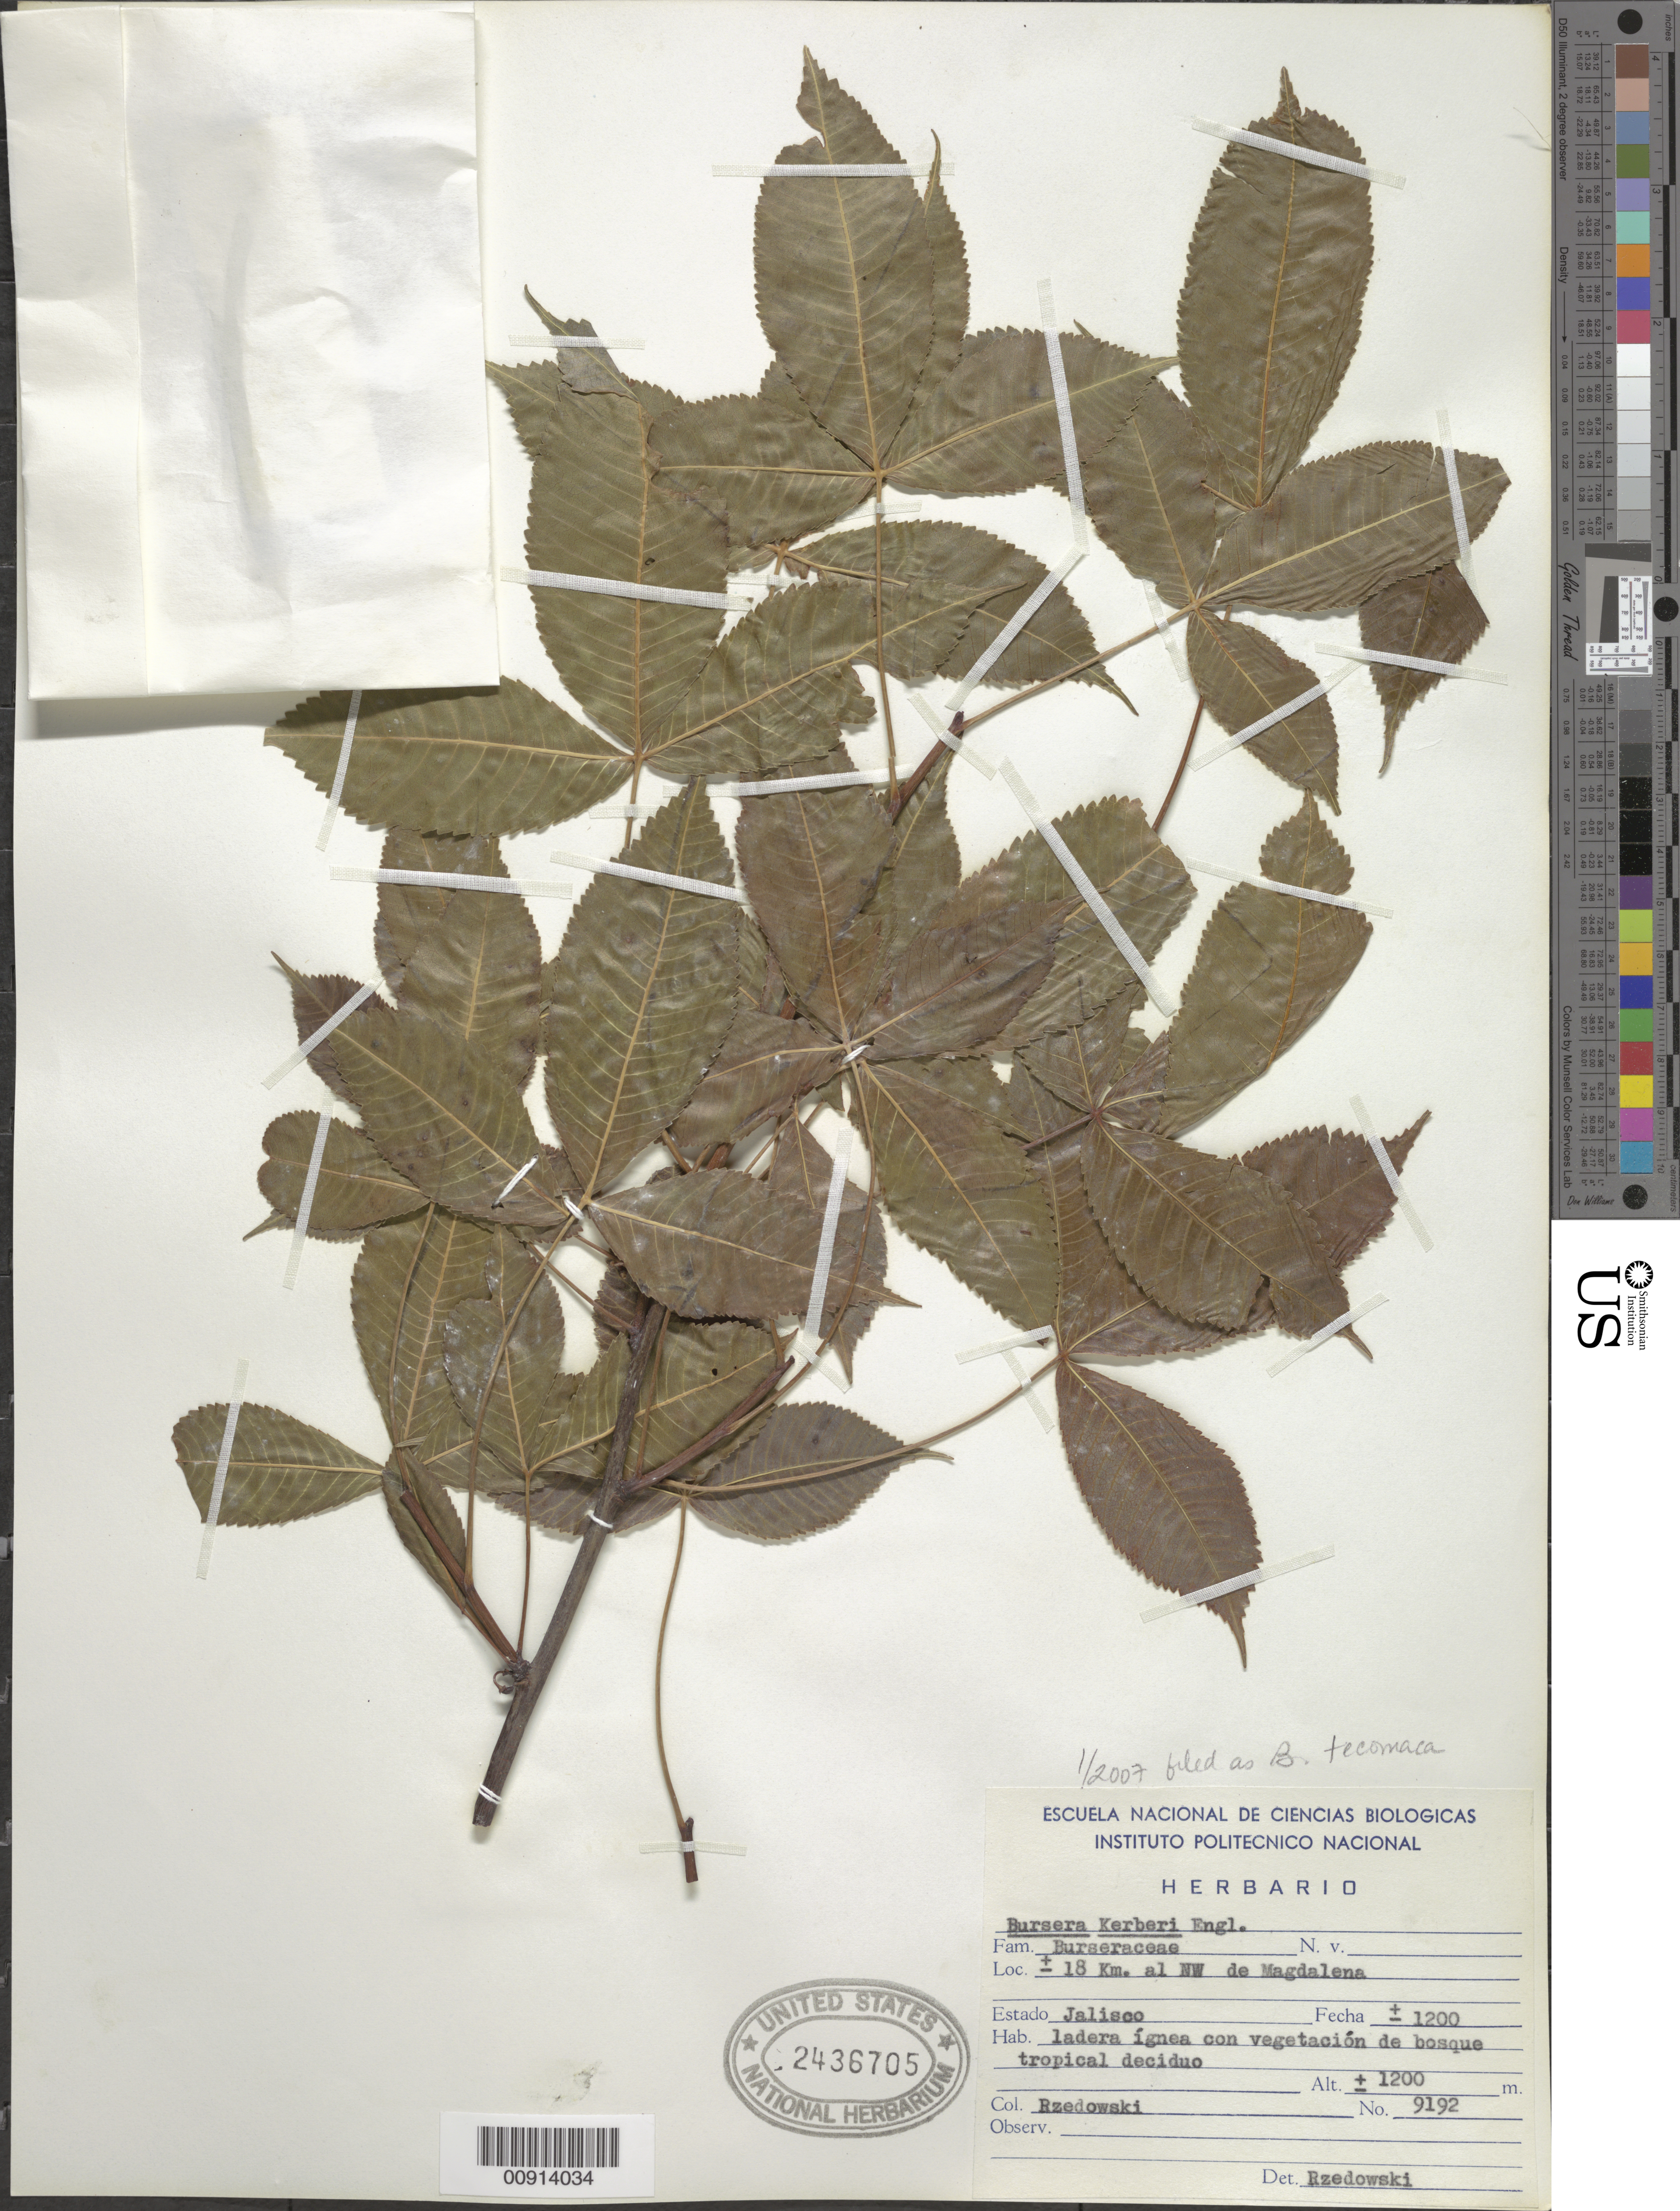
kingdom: Plantae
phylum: Tracheophyta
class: Magnoliopsida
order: Sapindales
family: Burseraceae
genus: Bursera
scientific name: Bursera tecomaca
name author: (Sessé & Moc. ex DC.) Standl.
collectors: J. Rzedowski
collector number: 9192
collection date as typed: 16 Jul 1957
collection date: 1957-07-16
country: Mexico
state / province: Jalisco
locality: ± 18 km. al NW de Magdalena, Jalisco.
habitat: Ladera ígnea con vegetación de bosque tropical deciduo.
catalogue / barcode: US 2436705